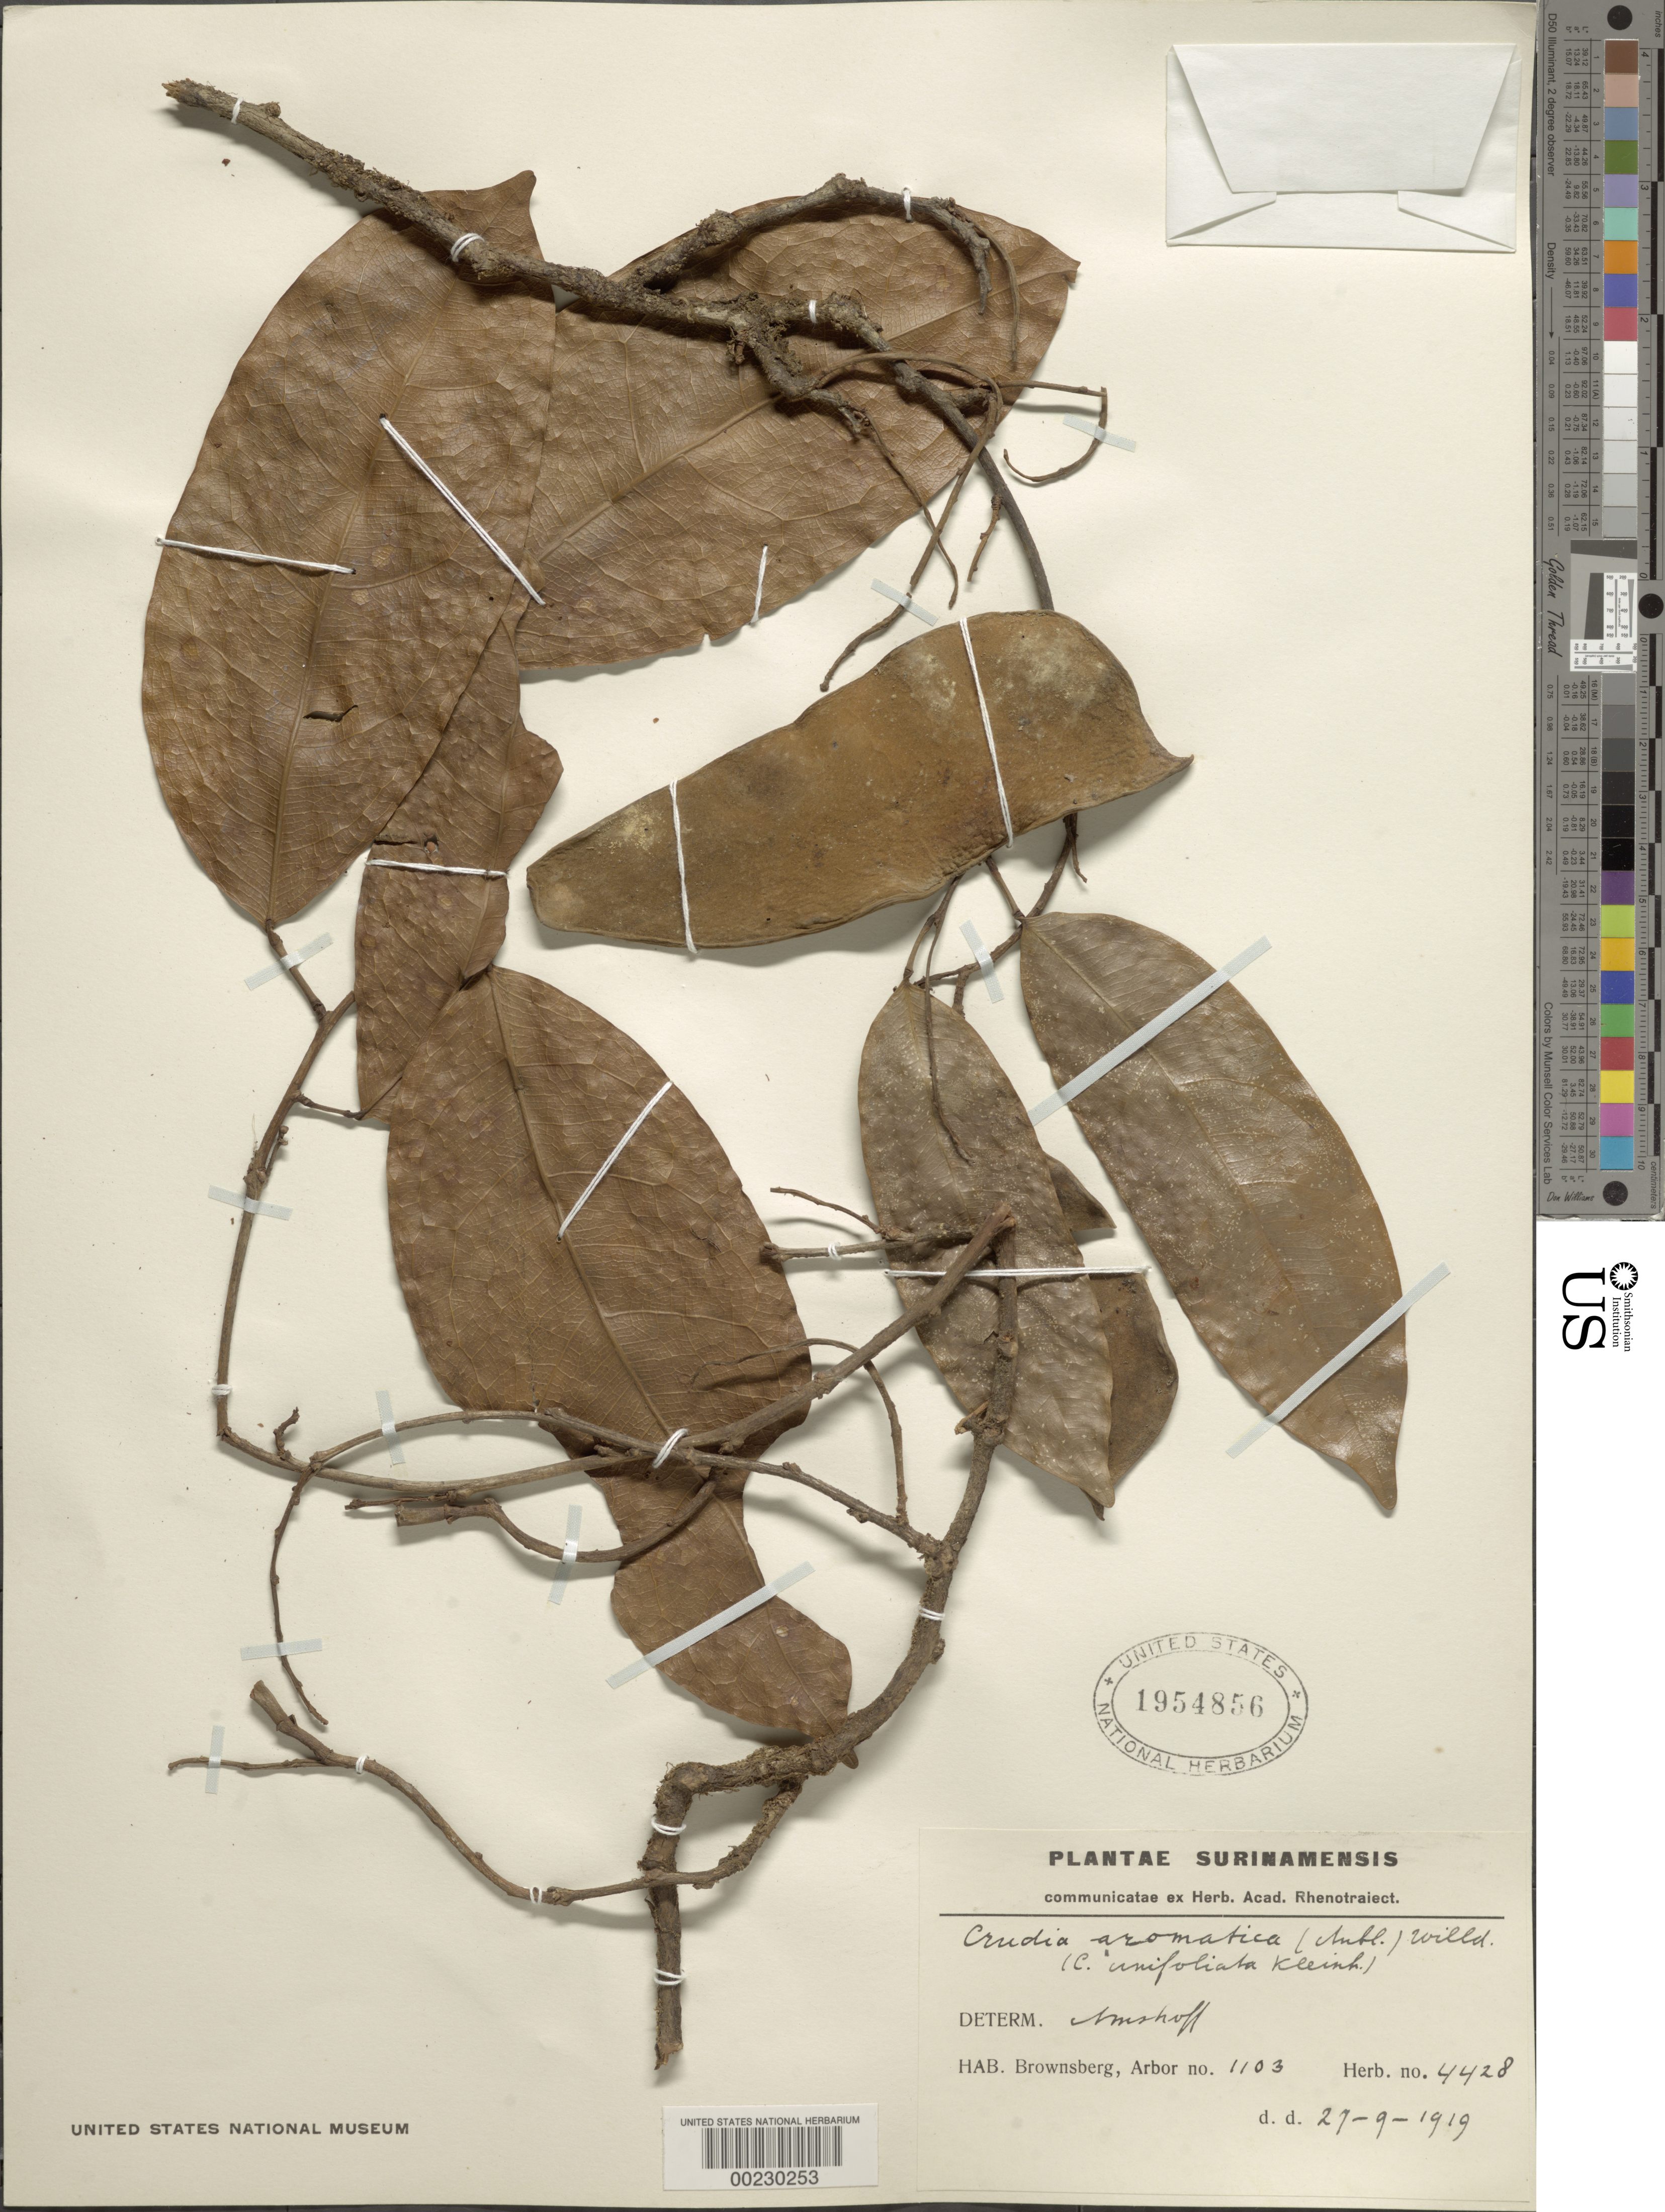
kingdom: Plantae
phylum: Tracheophyta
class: Magnoliopsida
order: Fabales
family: Fabaceae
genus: Crudia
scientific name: Crudia aromatica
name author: (Aubl.) Willd.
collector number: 4428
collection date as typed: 27 Sep 1919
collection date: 1919-09-27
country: Suriname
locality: Forest reserve brownsburg, arbor no. 1103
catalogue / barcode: US 1954856